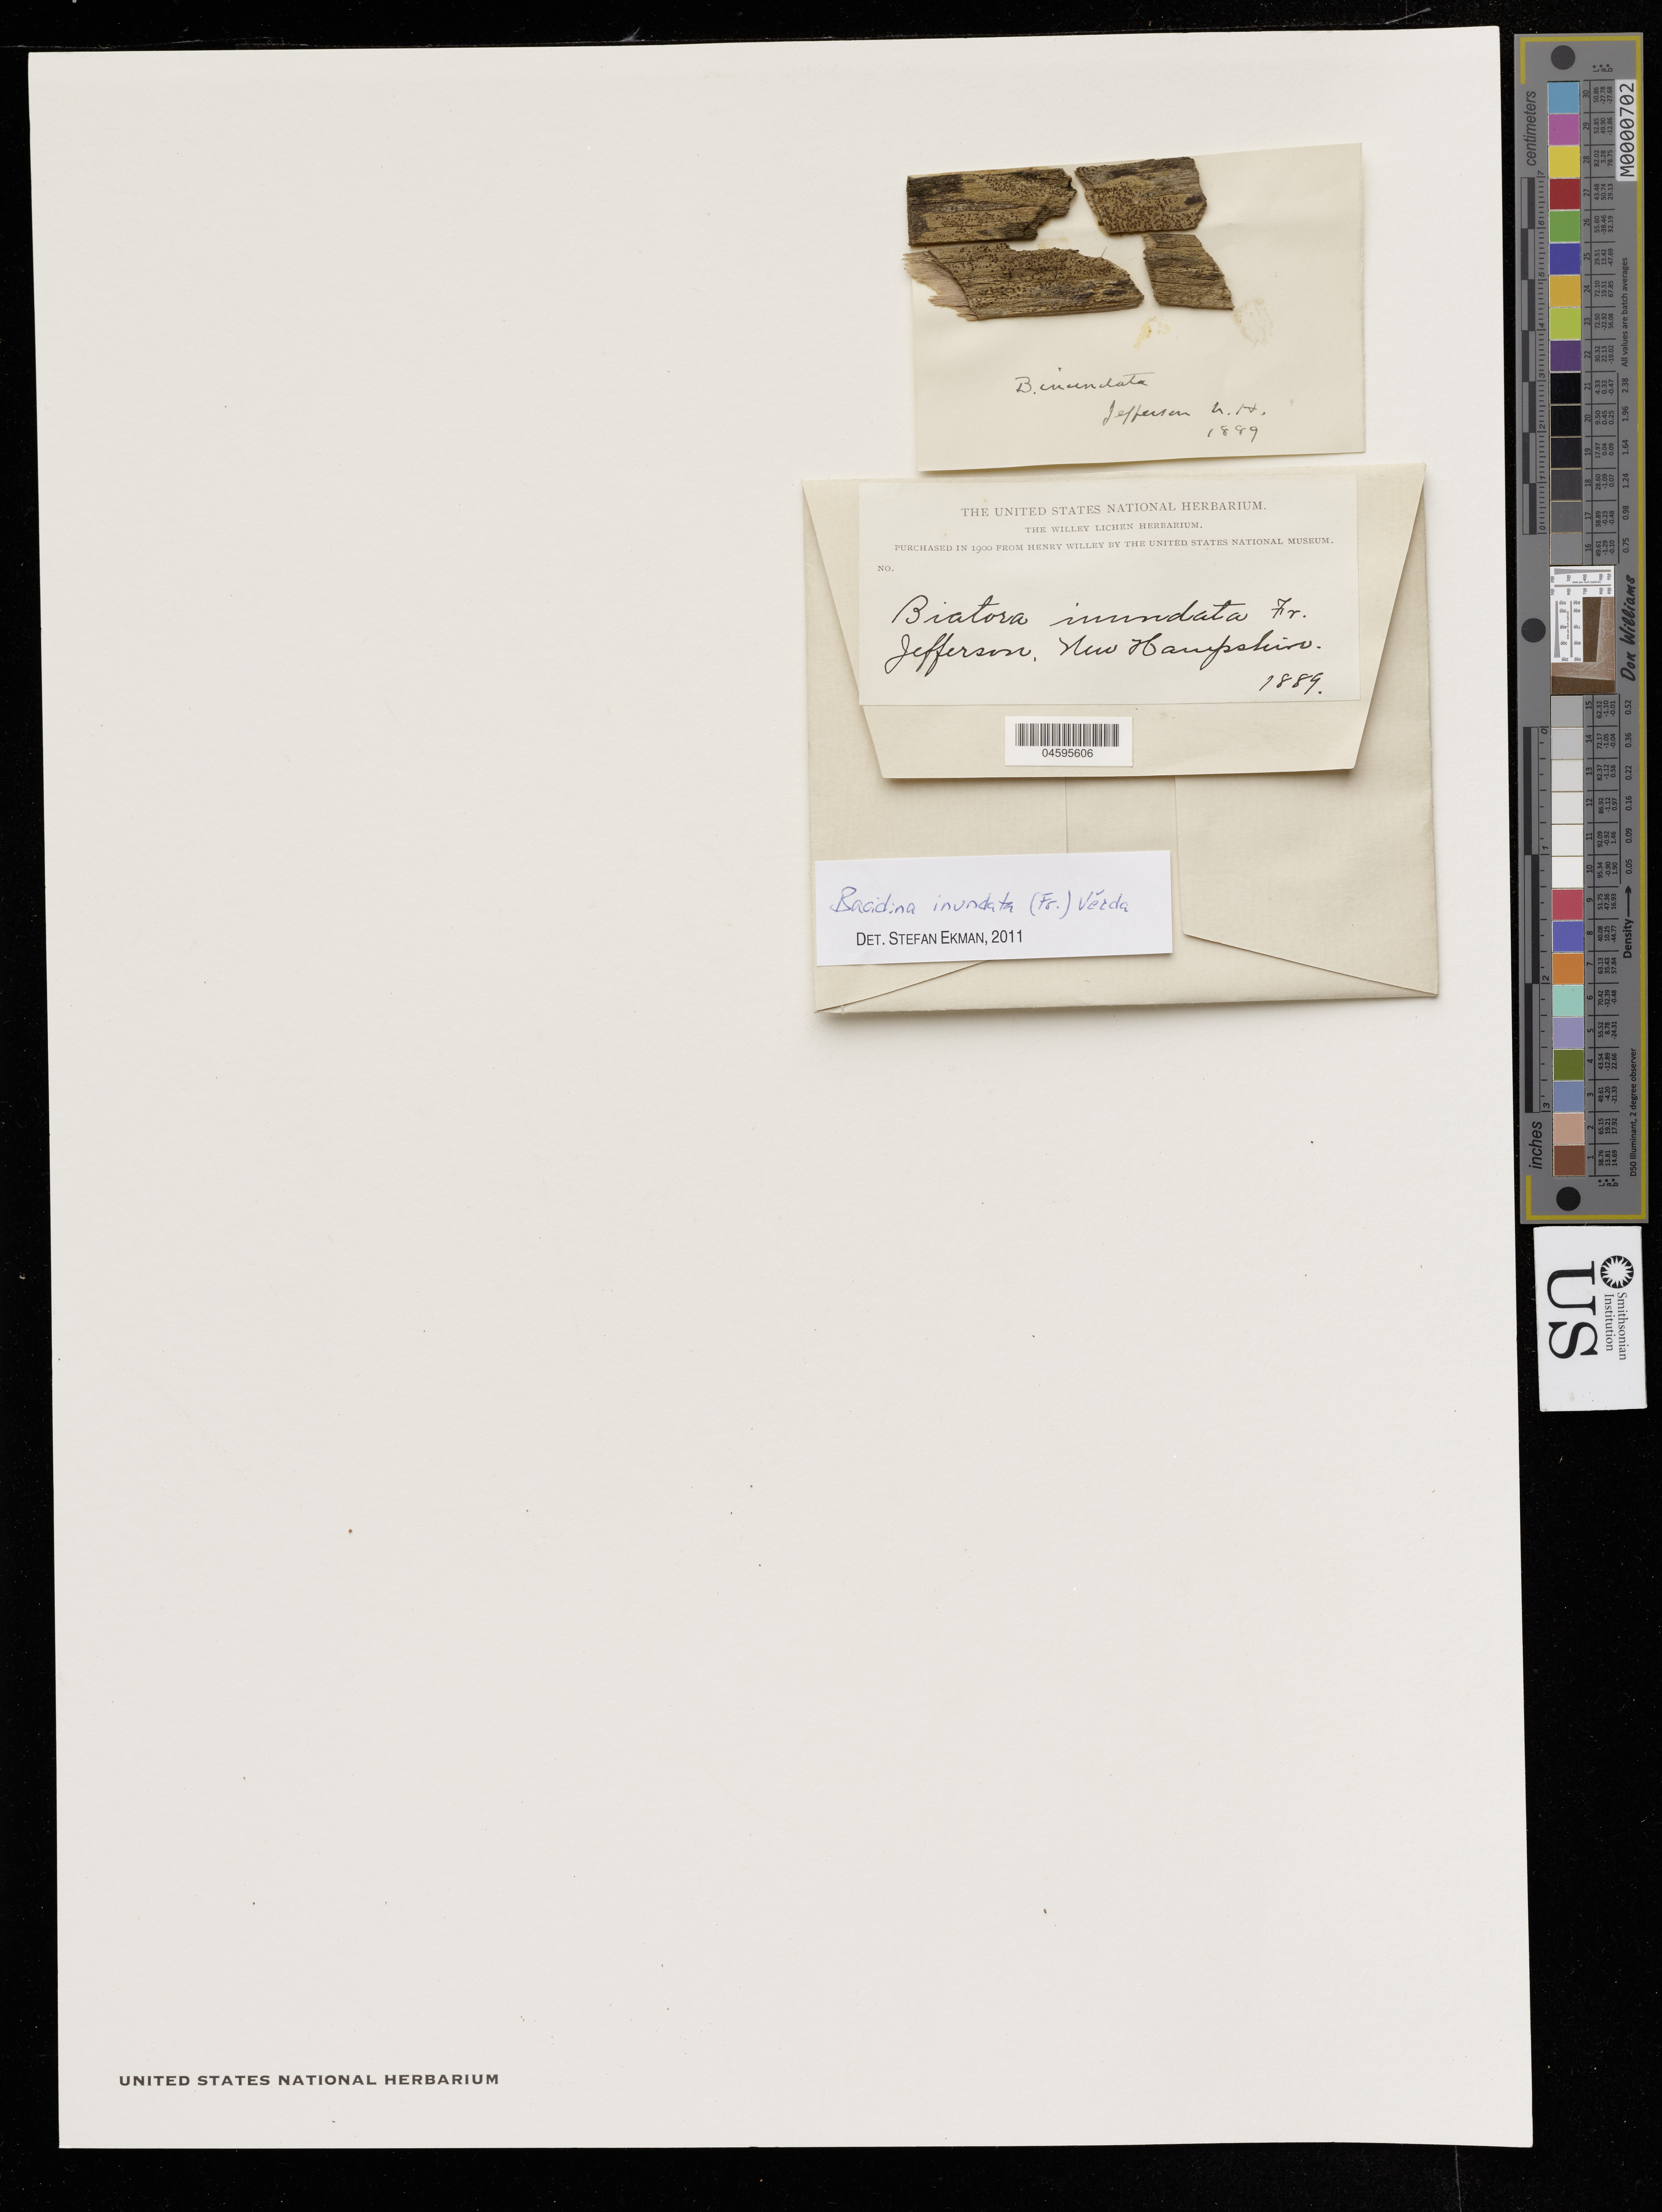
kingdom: Fungi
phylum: Ascomycota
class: Lecanoromycetes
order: Lecanorales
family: Ramalinaceae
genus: Bacidia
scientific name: Bacidia inundata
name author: (Fr.) Körb.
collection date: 1889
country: United States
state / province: New Hampshire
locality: Jefferson.